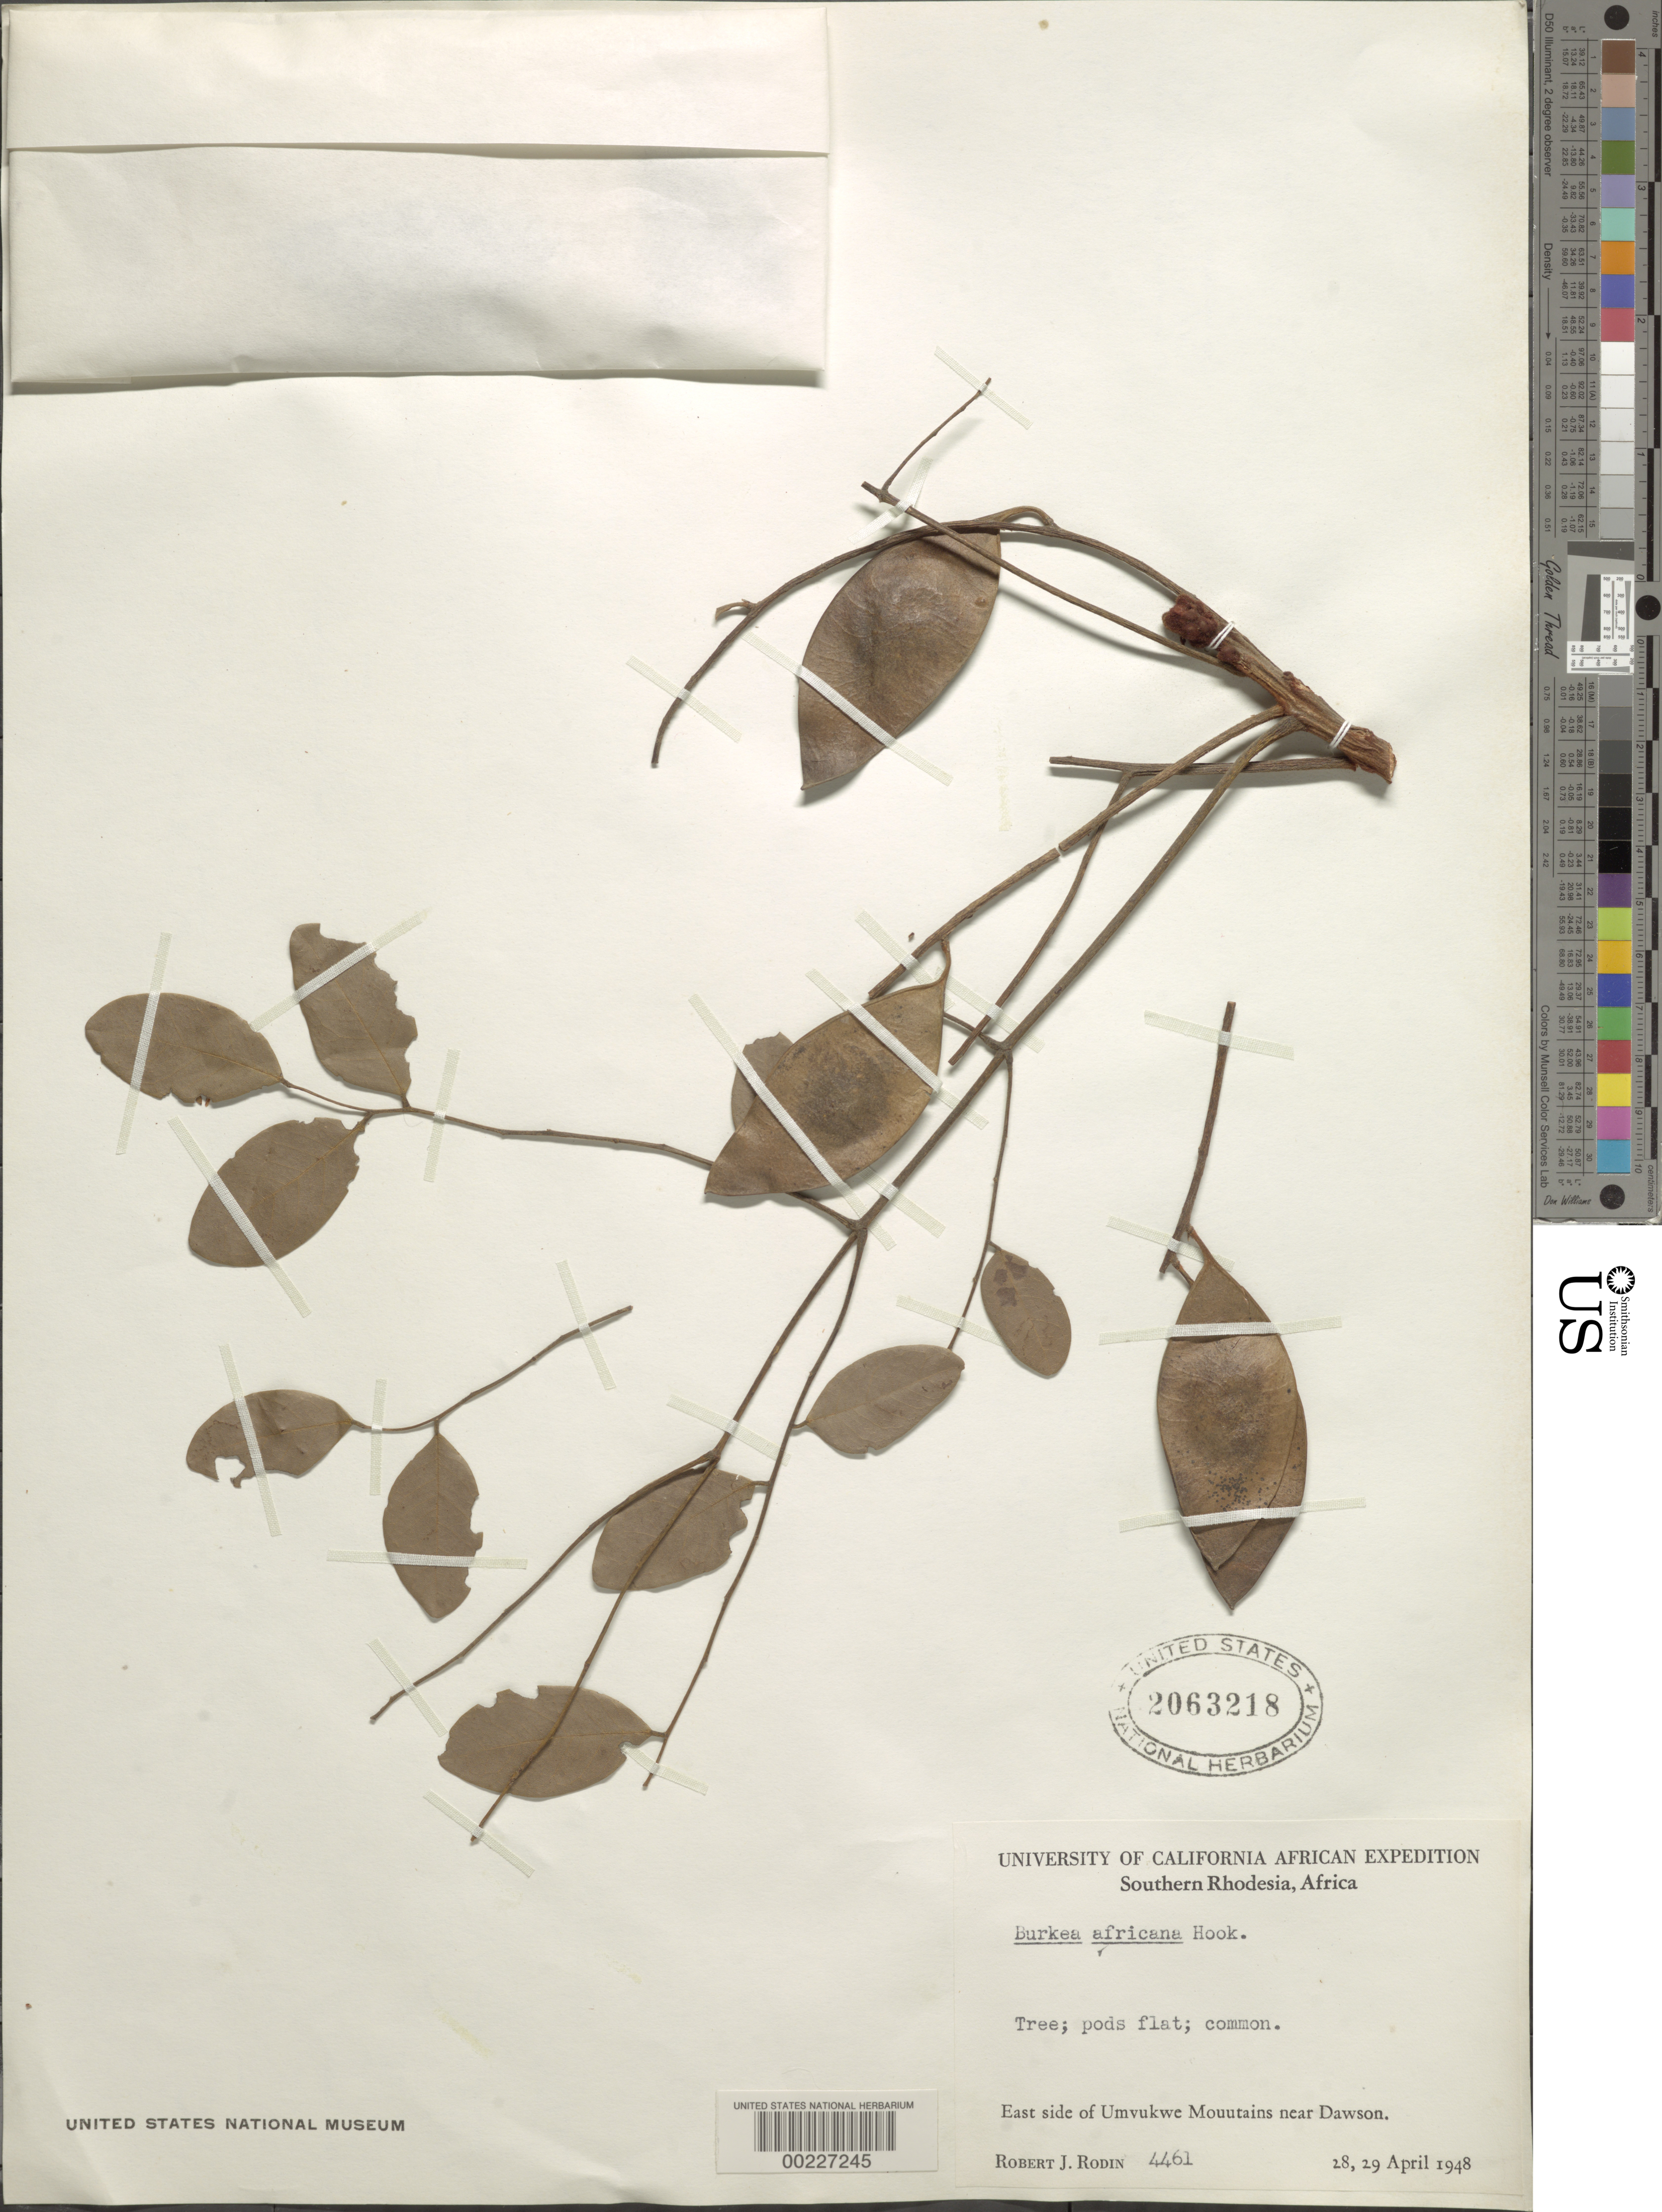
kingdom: Plantae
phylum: Tracheophyta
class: Magnoliopsida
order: Fabales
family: Fabaceae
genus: Burkea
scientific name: Burkea africana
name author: Hook.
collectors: R. J. Rodin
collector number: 4461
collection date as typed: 28 Apr 1948 and 29 Apr 1948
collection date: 1948-04-28,1948-04-29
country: Zimbabwe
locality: E side of umvukwe mountains near dawson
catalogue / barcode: US 2063218